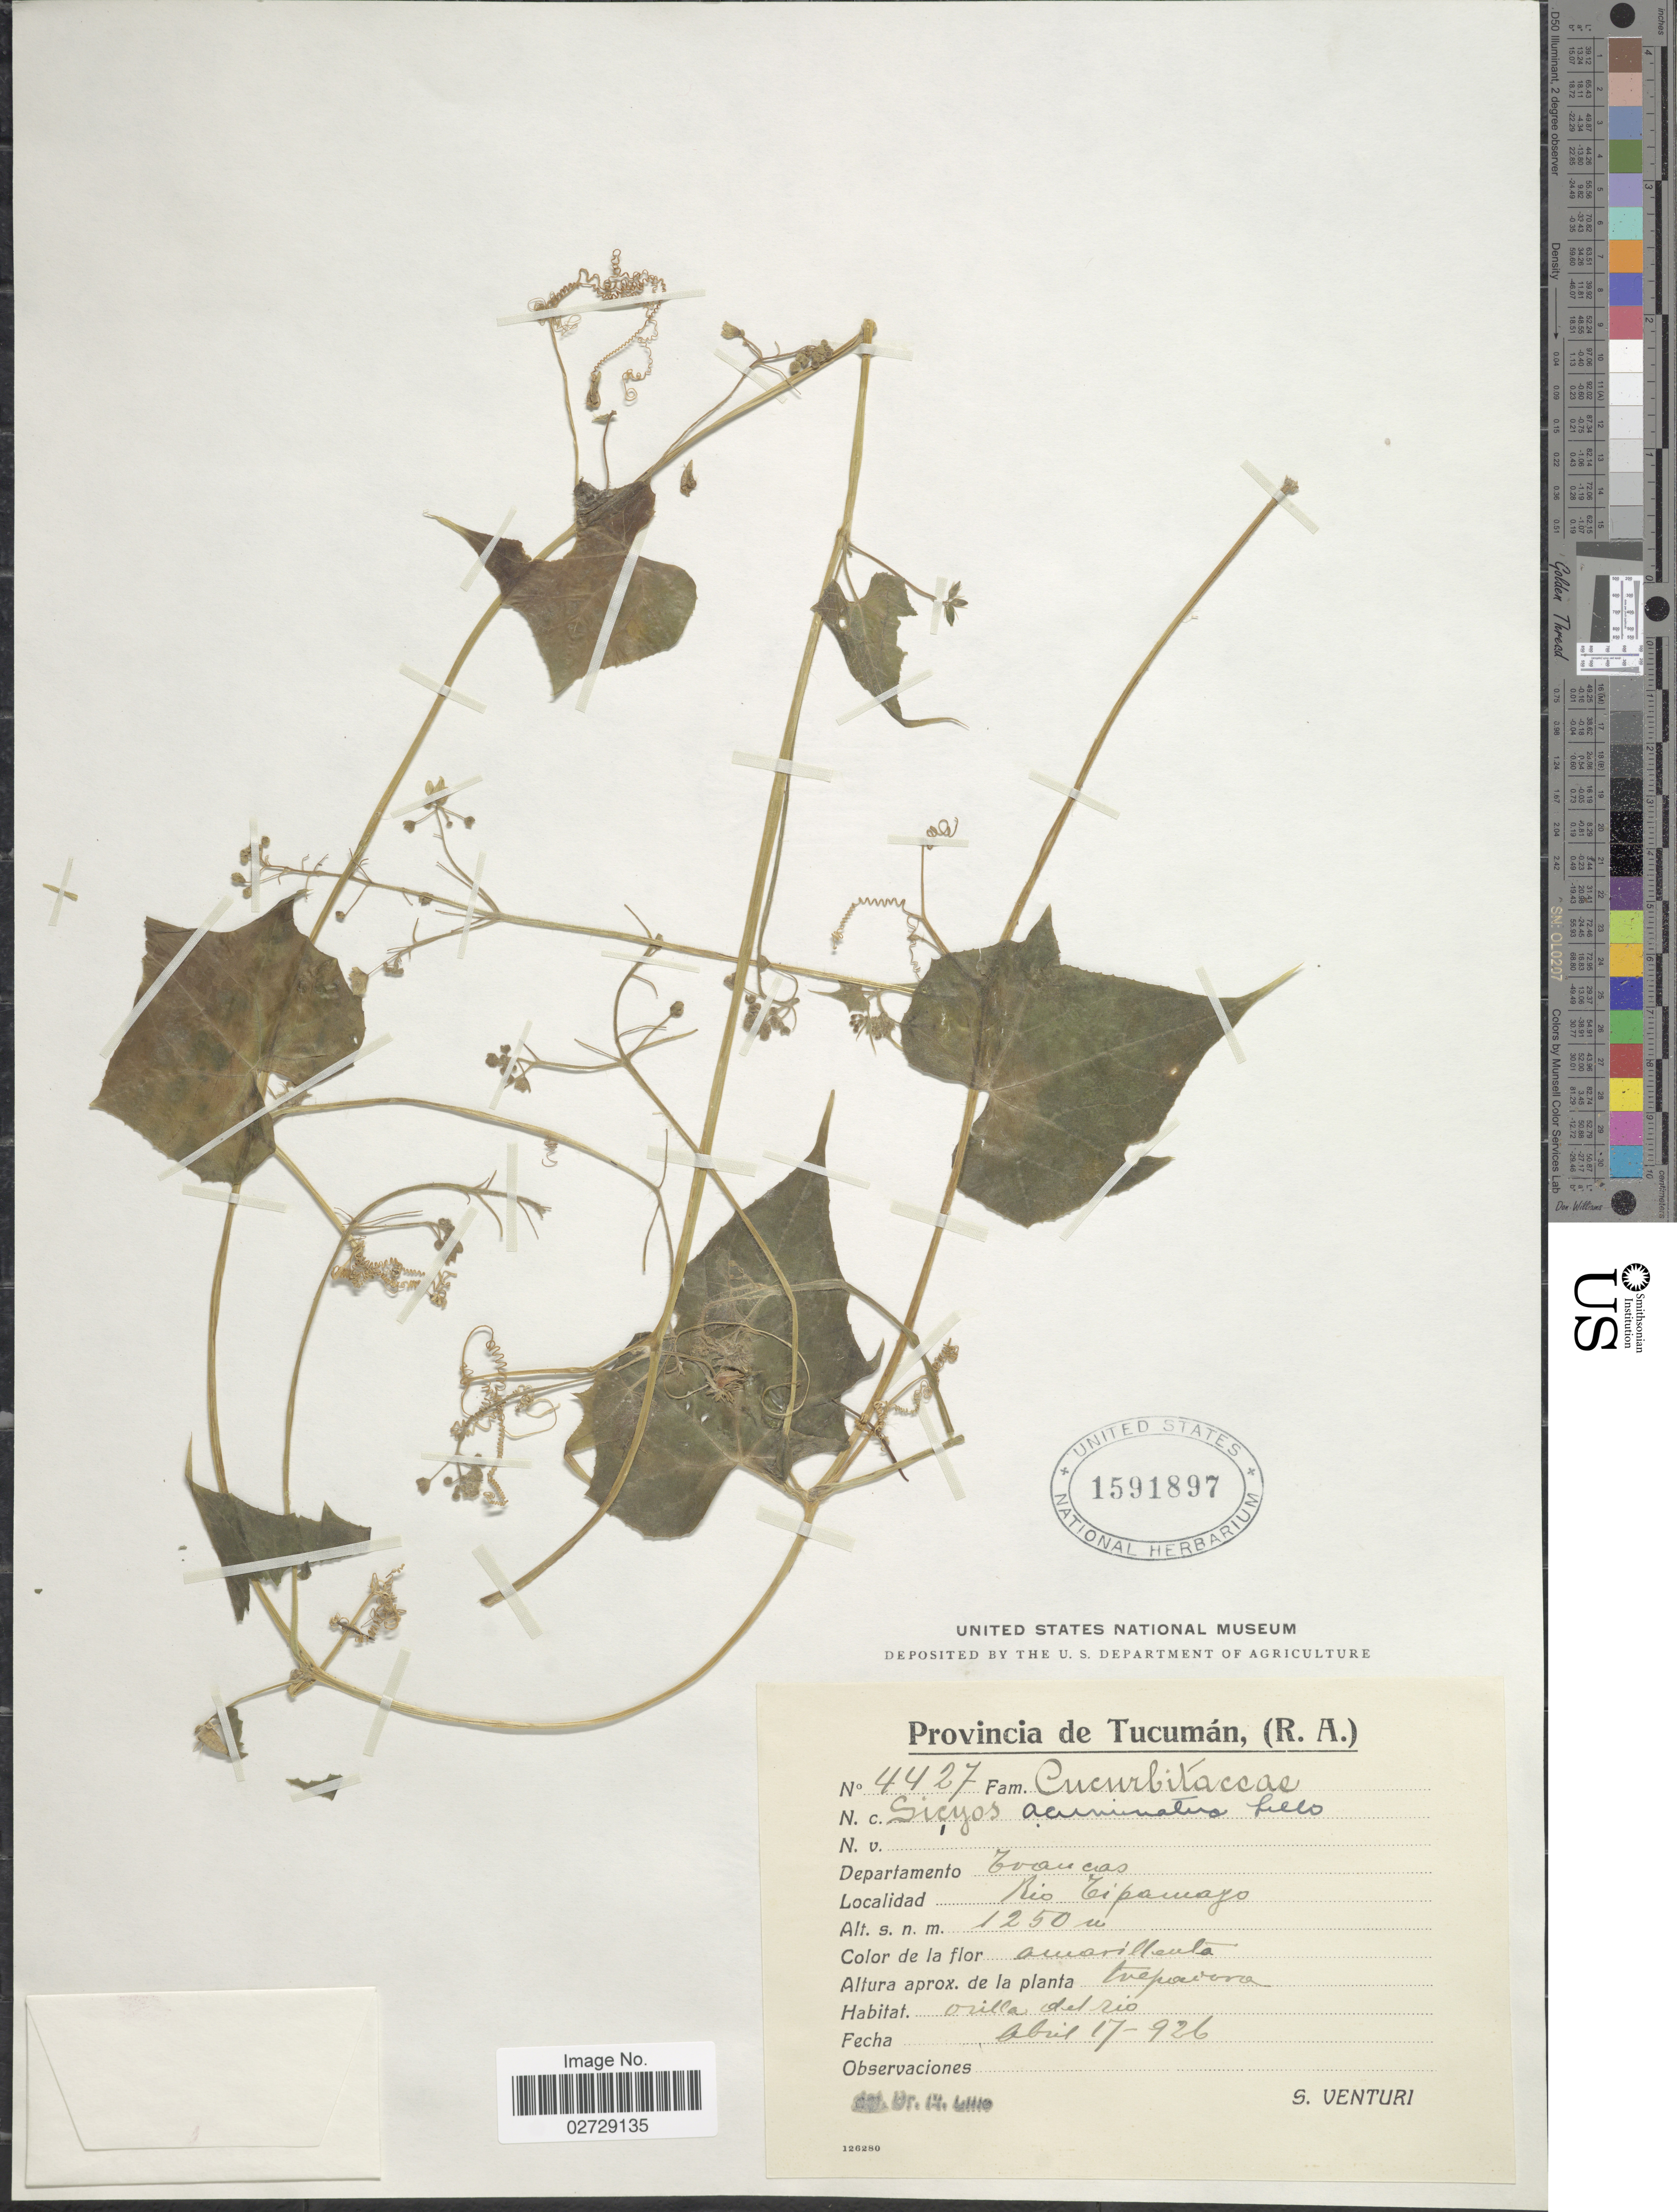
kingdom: Plantae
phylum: Tracheophyta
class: Magnoliopsida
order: Cucurbitales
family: Cucurbitaceae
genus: Sicyos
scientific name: Sicyos odonellii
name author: Mart. Crov.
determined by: Strong, Mark T., (BOT), Smithsonian Institution - National Museum of Natural History (UNITED STATES)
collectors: S. Venturi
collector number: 4427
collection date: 1926-04-17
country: Argentina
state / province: Tucuman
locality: Provincia de Tucuman, (R.A.), Departamento Trancas, Rio Tipamayo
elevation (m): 1250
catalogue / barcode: US 1591897